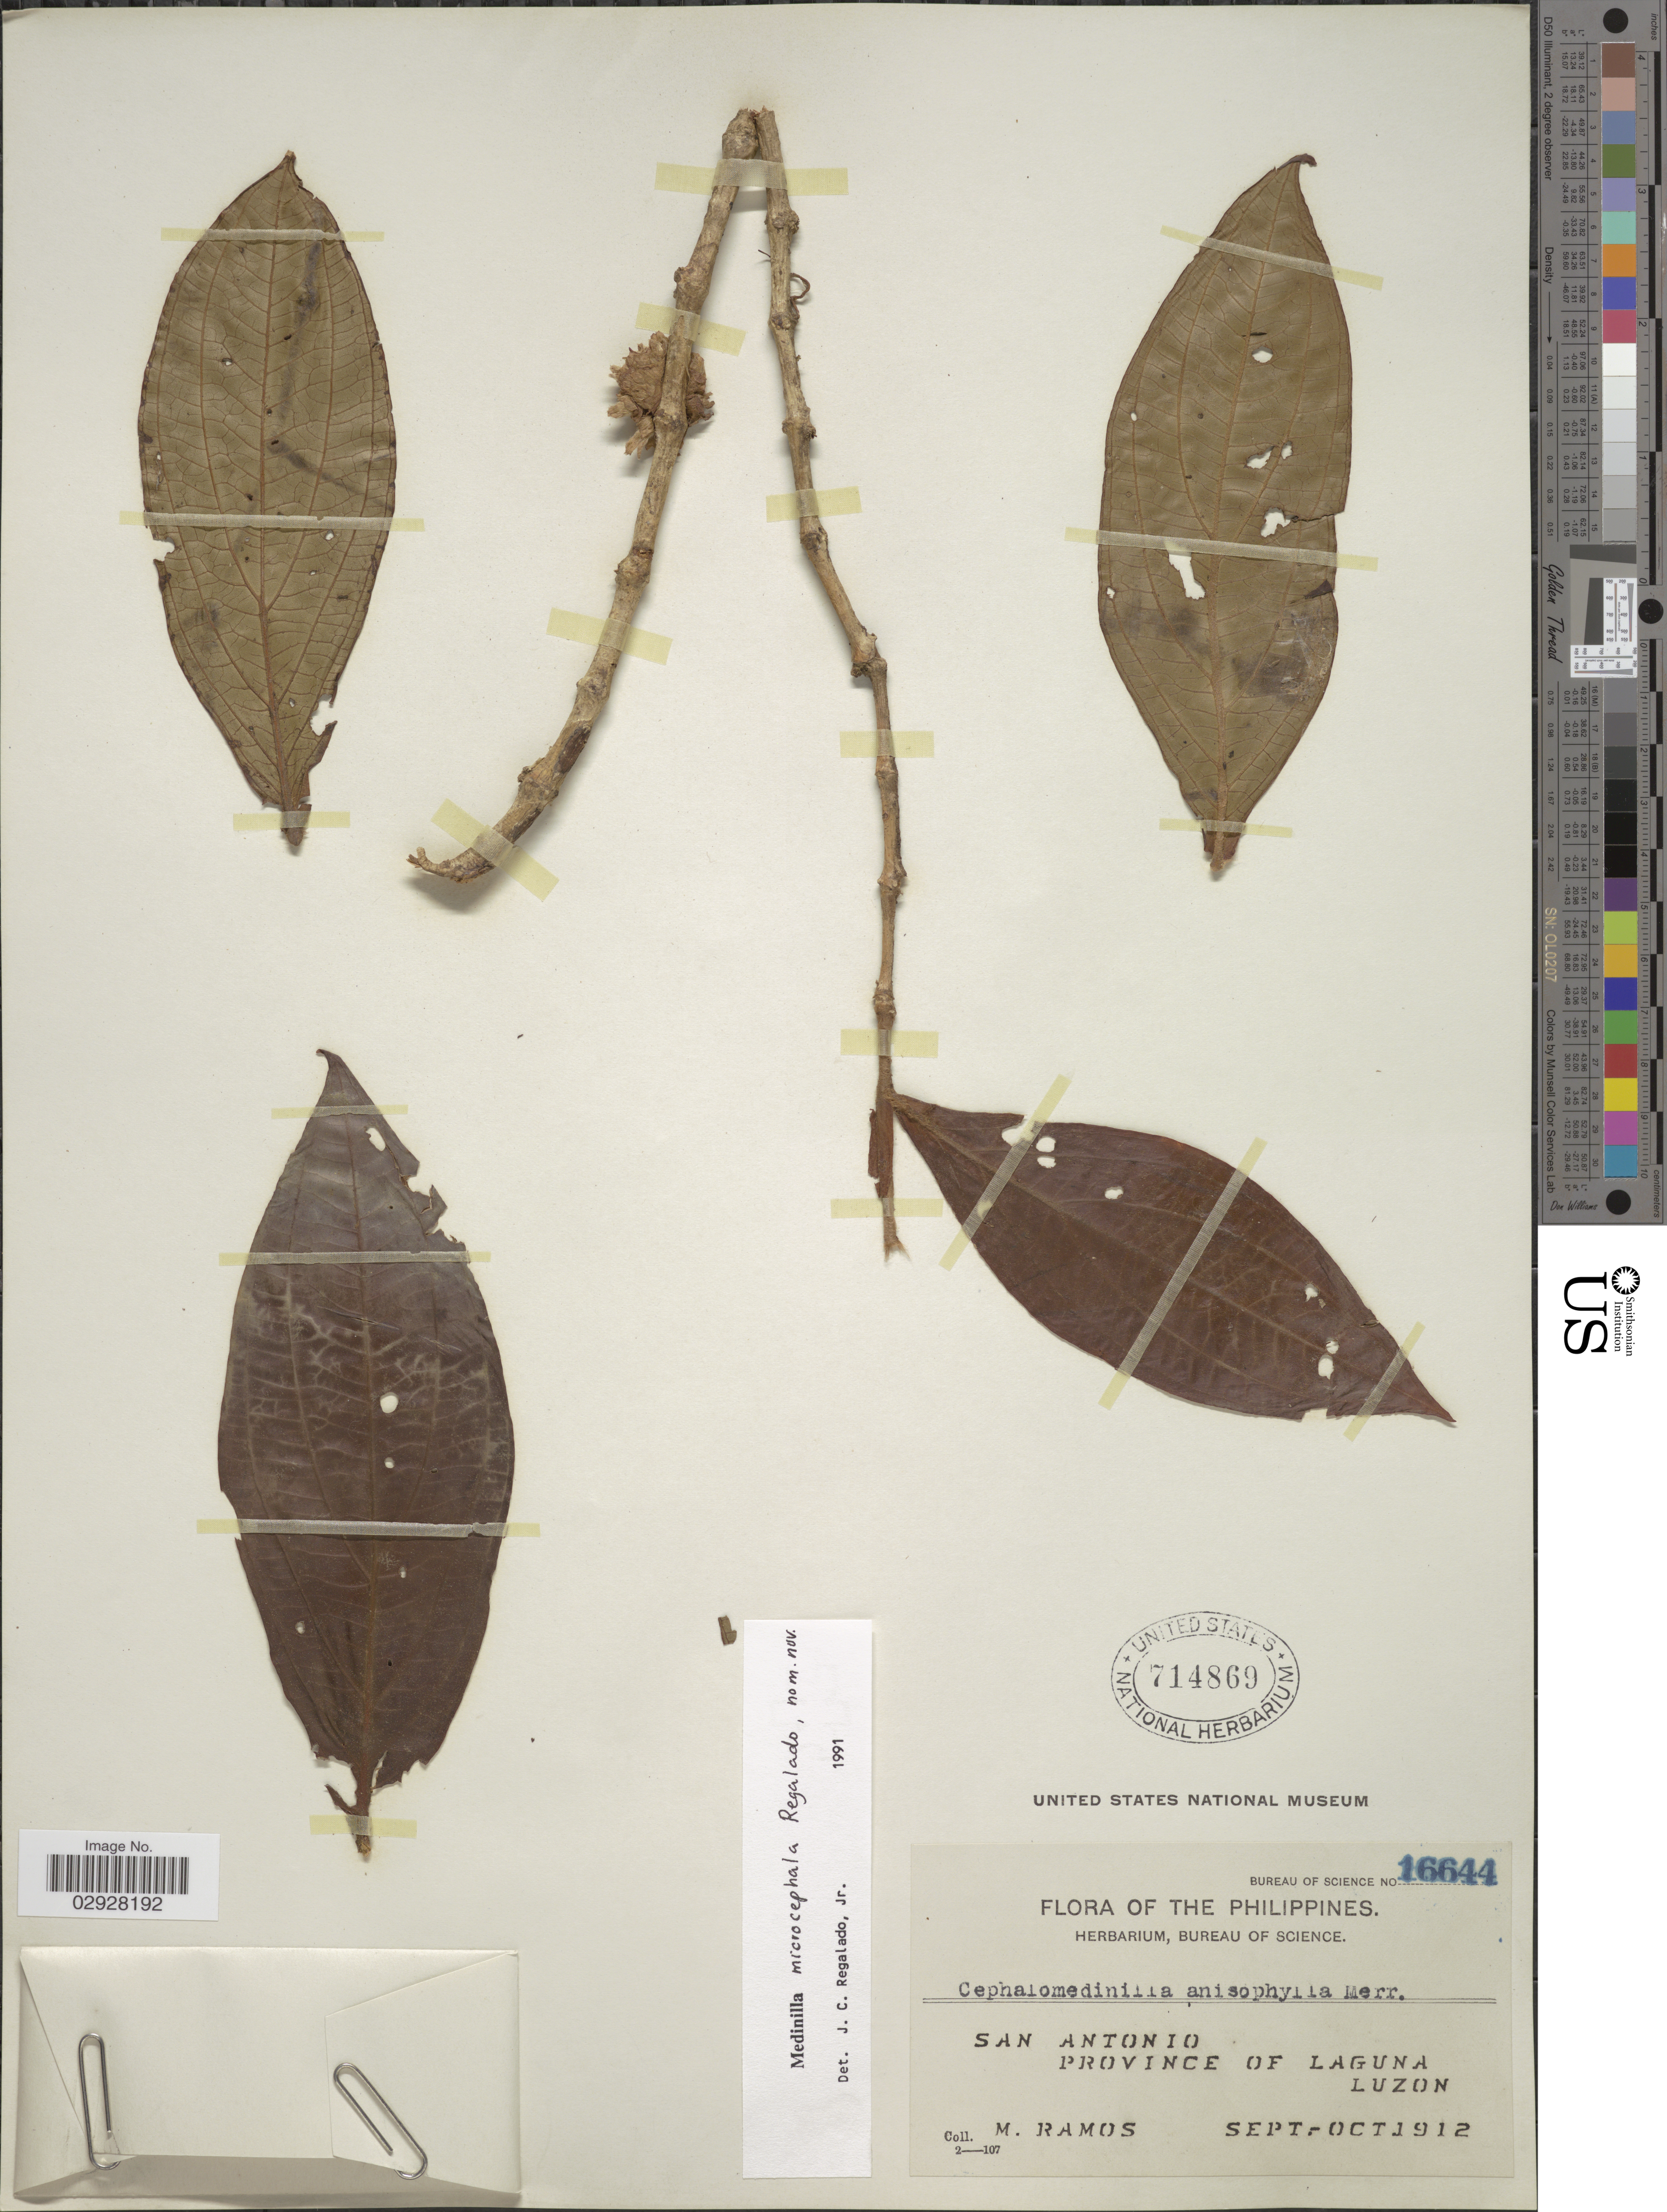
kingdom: Plantae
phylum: Tracheophyta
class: Magnoliopsida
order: Myrtales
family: Melastomataceae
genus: Medinilla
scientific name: Medinilla microcephala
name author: Regalado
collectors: M. Ramos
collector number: Bureau of Science 16644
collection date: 1912-09/1912-10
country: Philippines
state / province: Calabarzon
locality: San Antonio, Province of Laguna, Luzon.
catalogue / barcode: US 714869